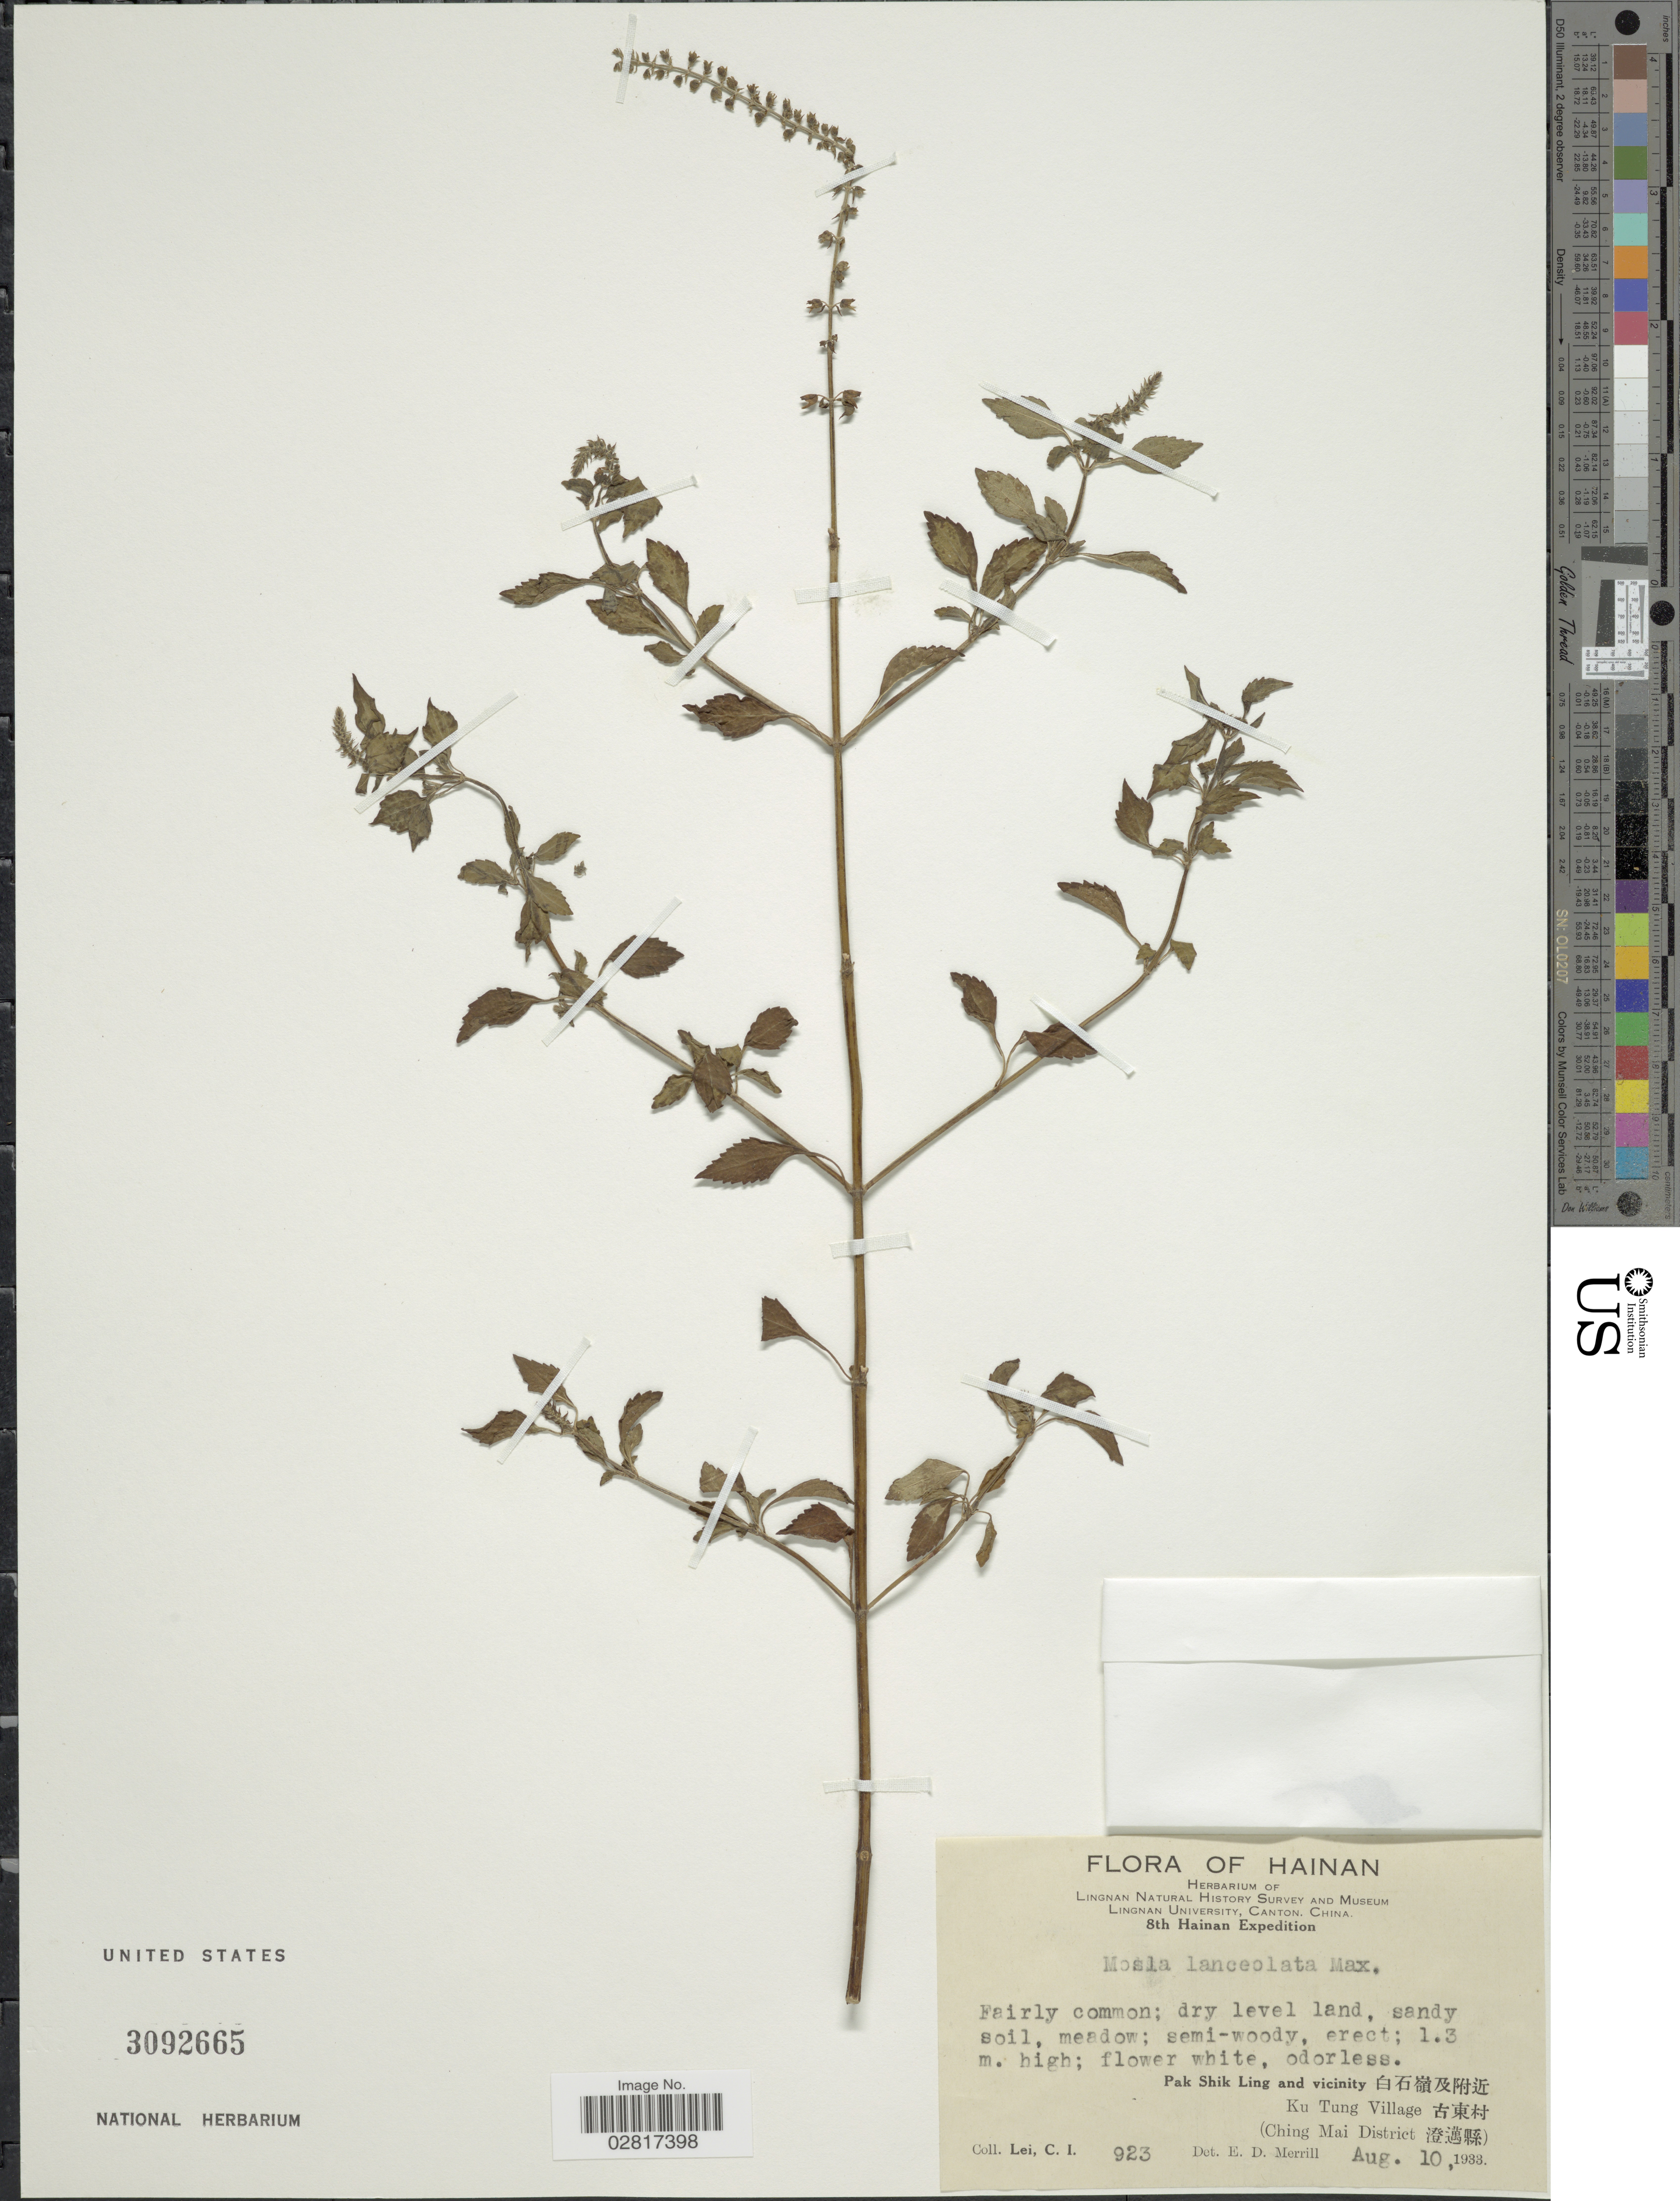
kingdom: Plantae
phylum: Tracheophyta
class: Magnoliopsida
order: Lamiales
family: Lamiaceae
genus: Mosla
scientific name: Mosla lanceolata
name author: (Benth.) Maxim.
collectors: C. I. Lei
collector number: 923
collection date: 1933-08-10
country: China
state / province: Hainan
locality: Pak Shik Ling and vicinity. Ku Tung Village (Ching Mai District).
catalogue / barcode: US 3092665